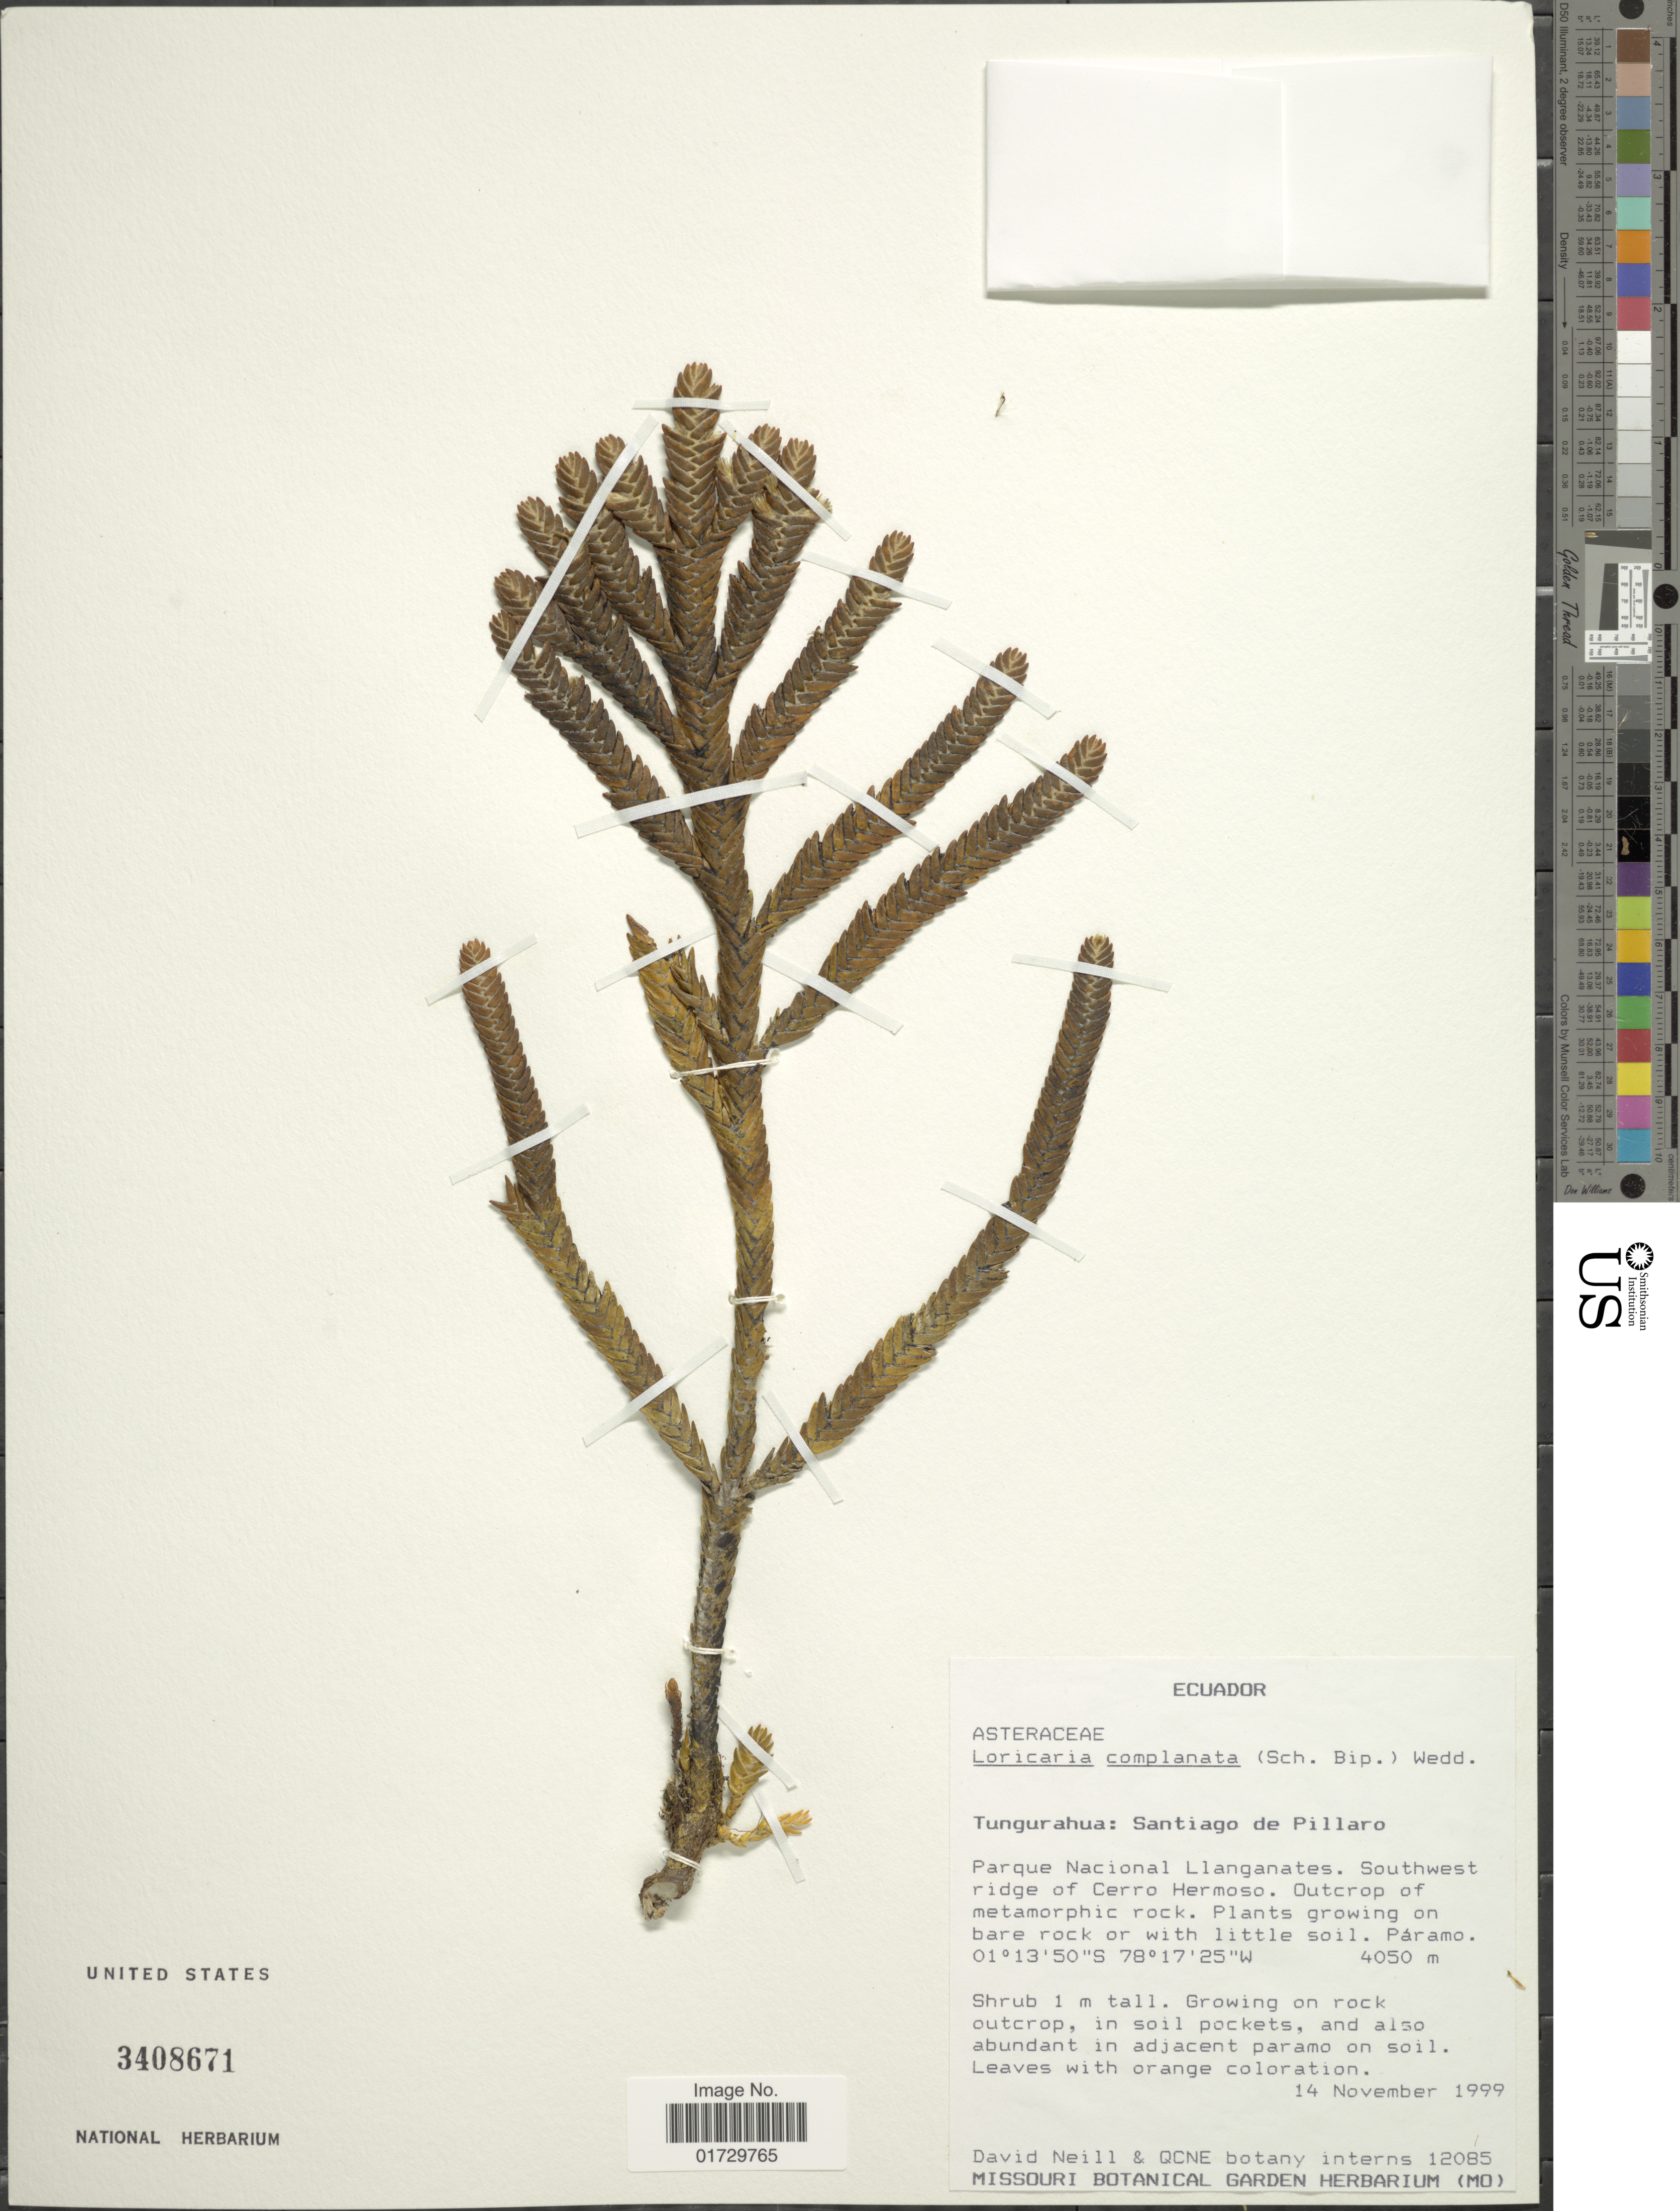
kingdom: Plantae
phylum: Tracheophyta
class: Magnoliopsida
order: Asterales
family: Asteraceae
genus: Loricaria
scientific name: Loricaria complanata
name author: (Sch. Bip.) Wedd.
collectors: D. A. Neill & QCNE botany interns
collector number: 12085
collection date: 1999-11-14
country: Ecuador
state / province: Tungurahua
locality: Santiago de Pillaro, Parque Nacional Llanganates. Southwest ridge of Cerro Hermoso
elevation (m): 4050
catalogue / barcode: US 3408671